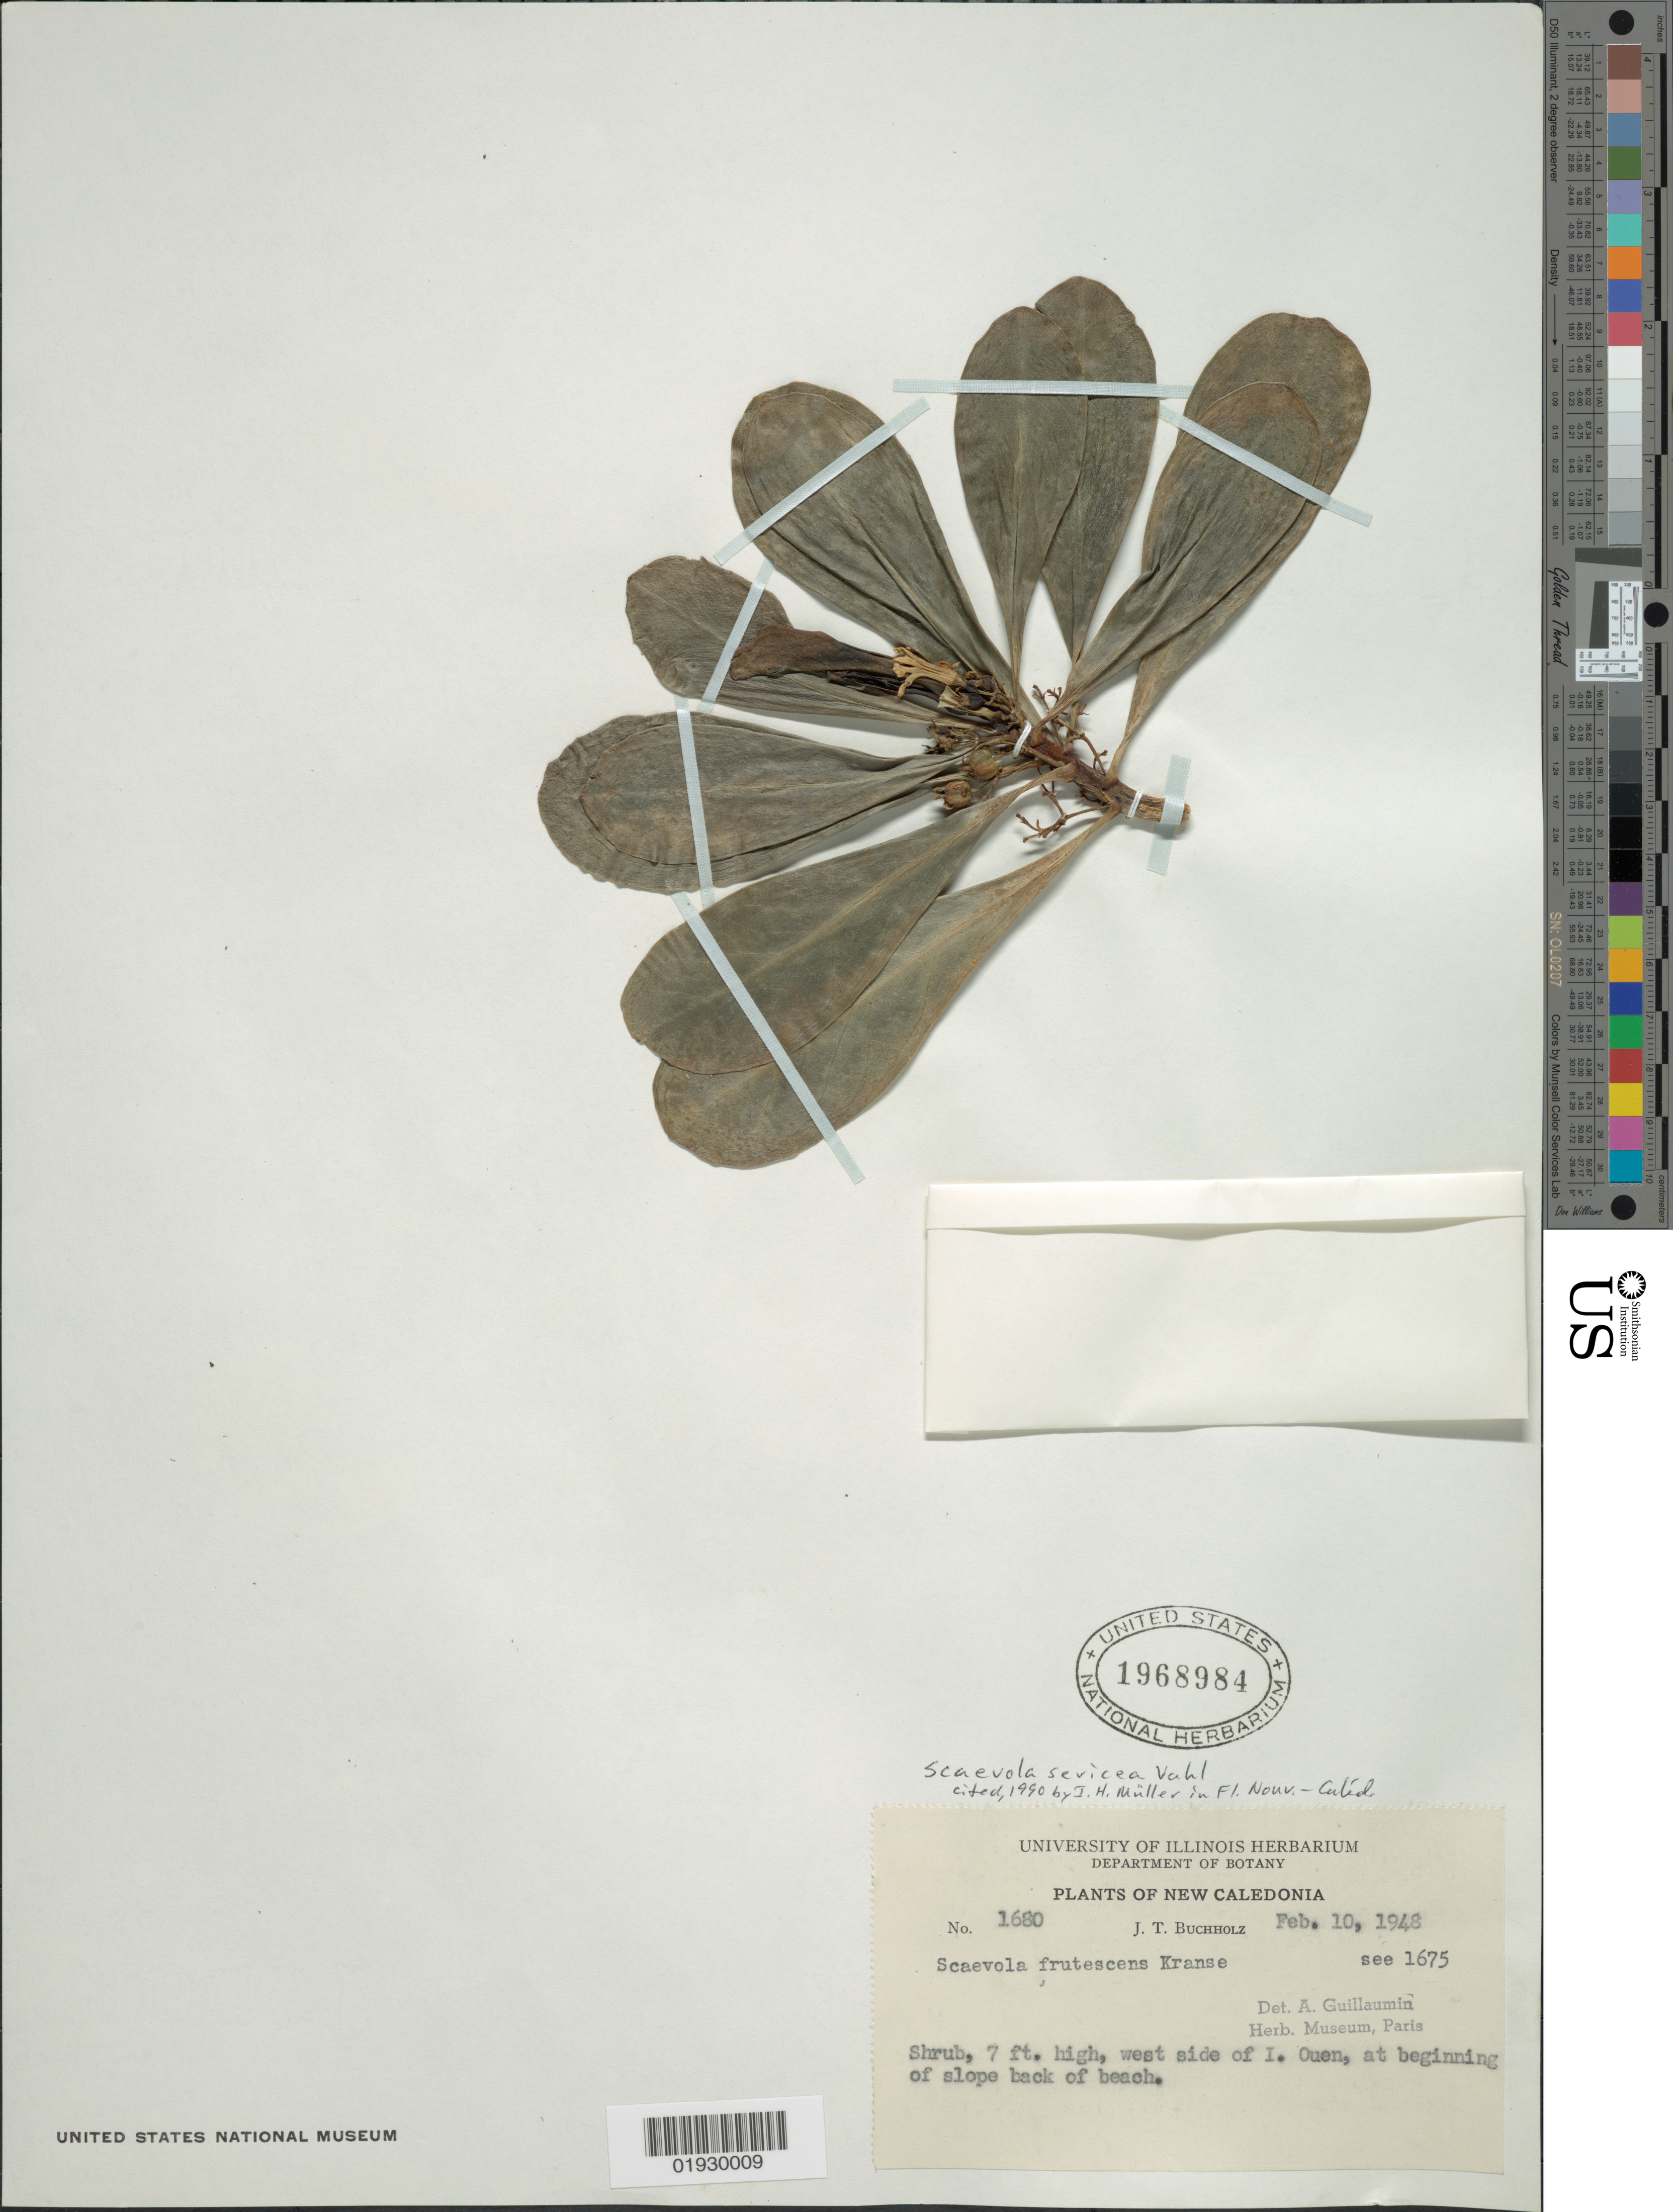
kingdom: Plantae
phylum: Tracheophyta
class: Magnoliopsida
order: Asterales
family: Goodeniaceae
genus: Scaevola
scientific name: Scaevola taccada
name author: (Gaertn.) Roxb.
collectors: J. T. Buchholz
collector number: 1680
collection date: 1948-02-10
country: New Caledonia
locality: West side of I. Ouen, at beginning of slope back of beach.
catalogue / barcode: US 1968984